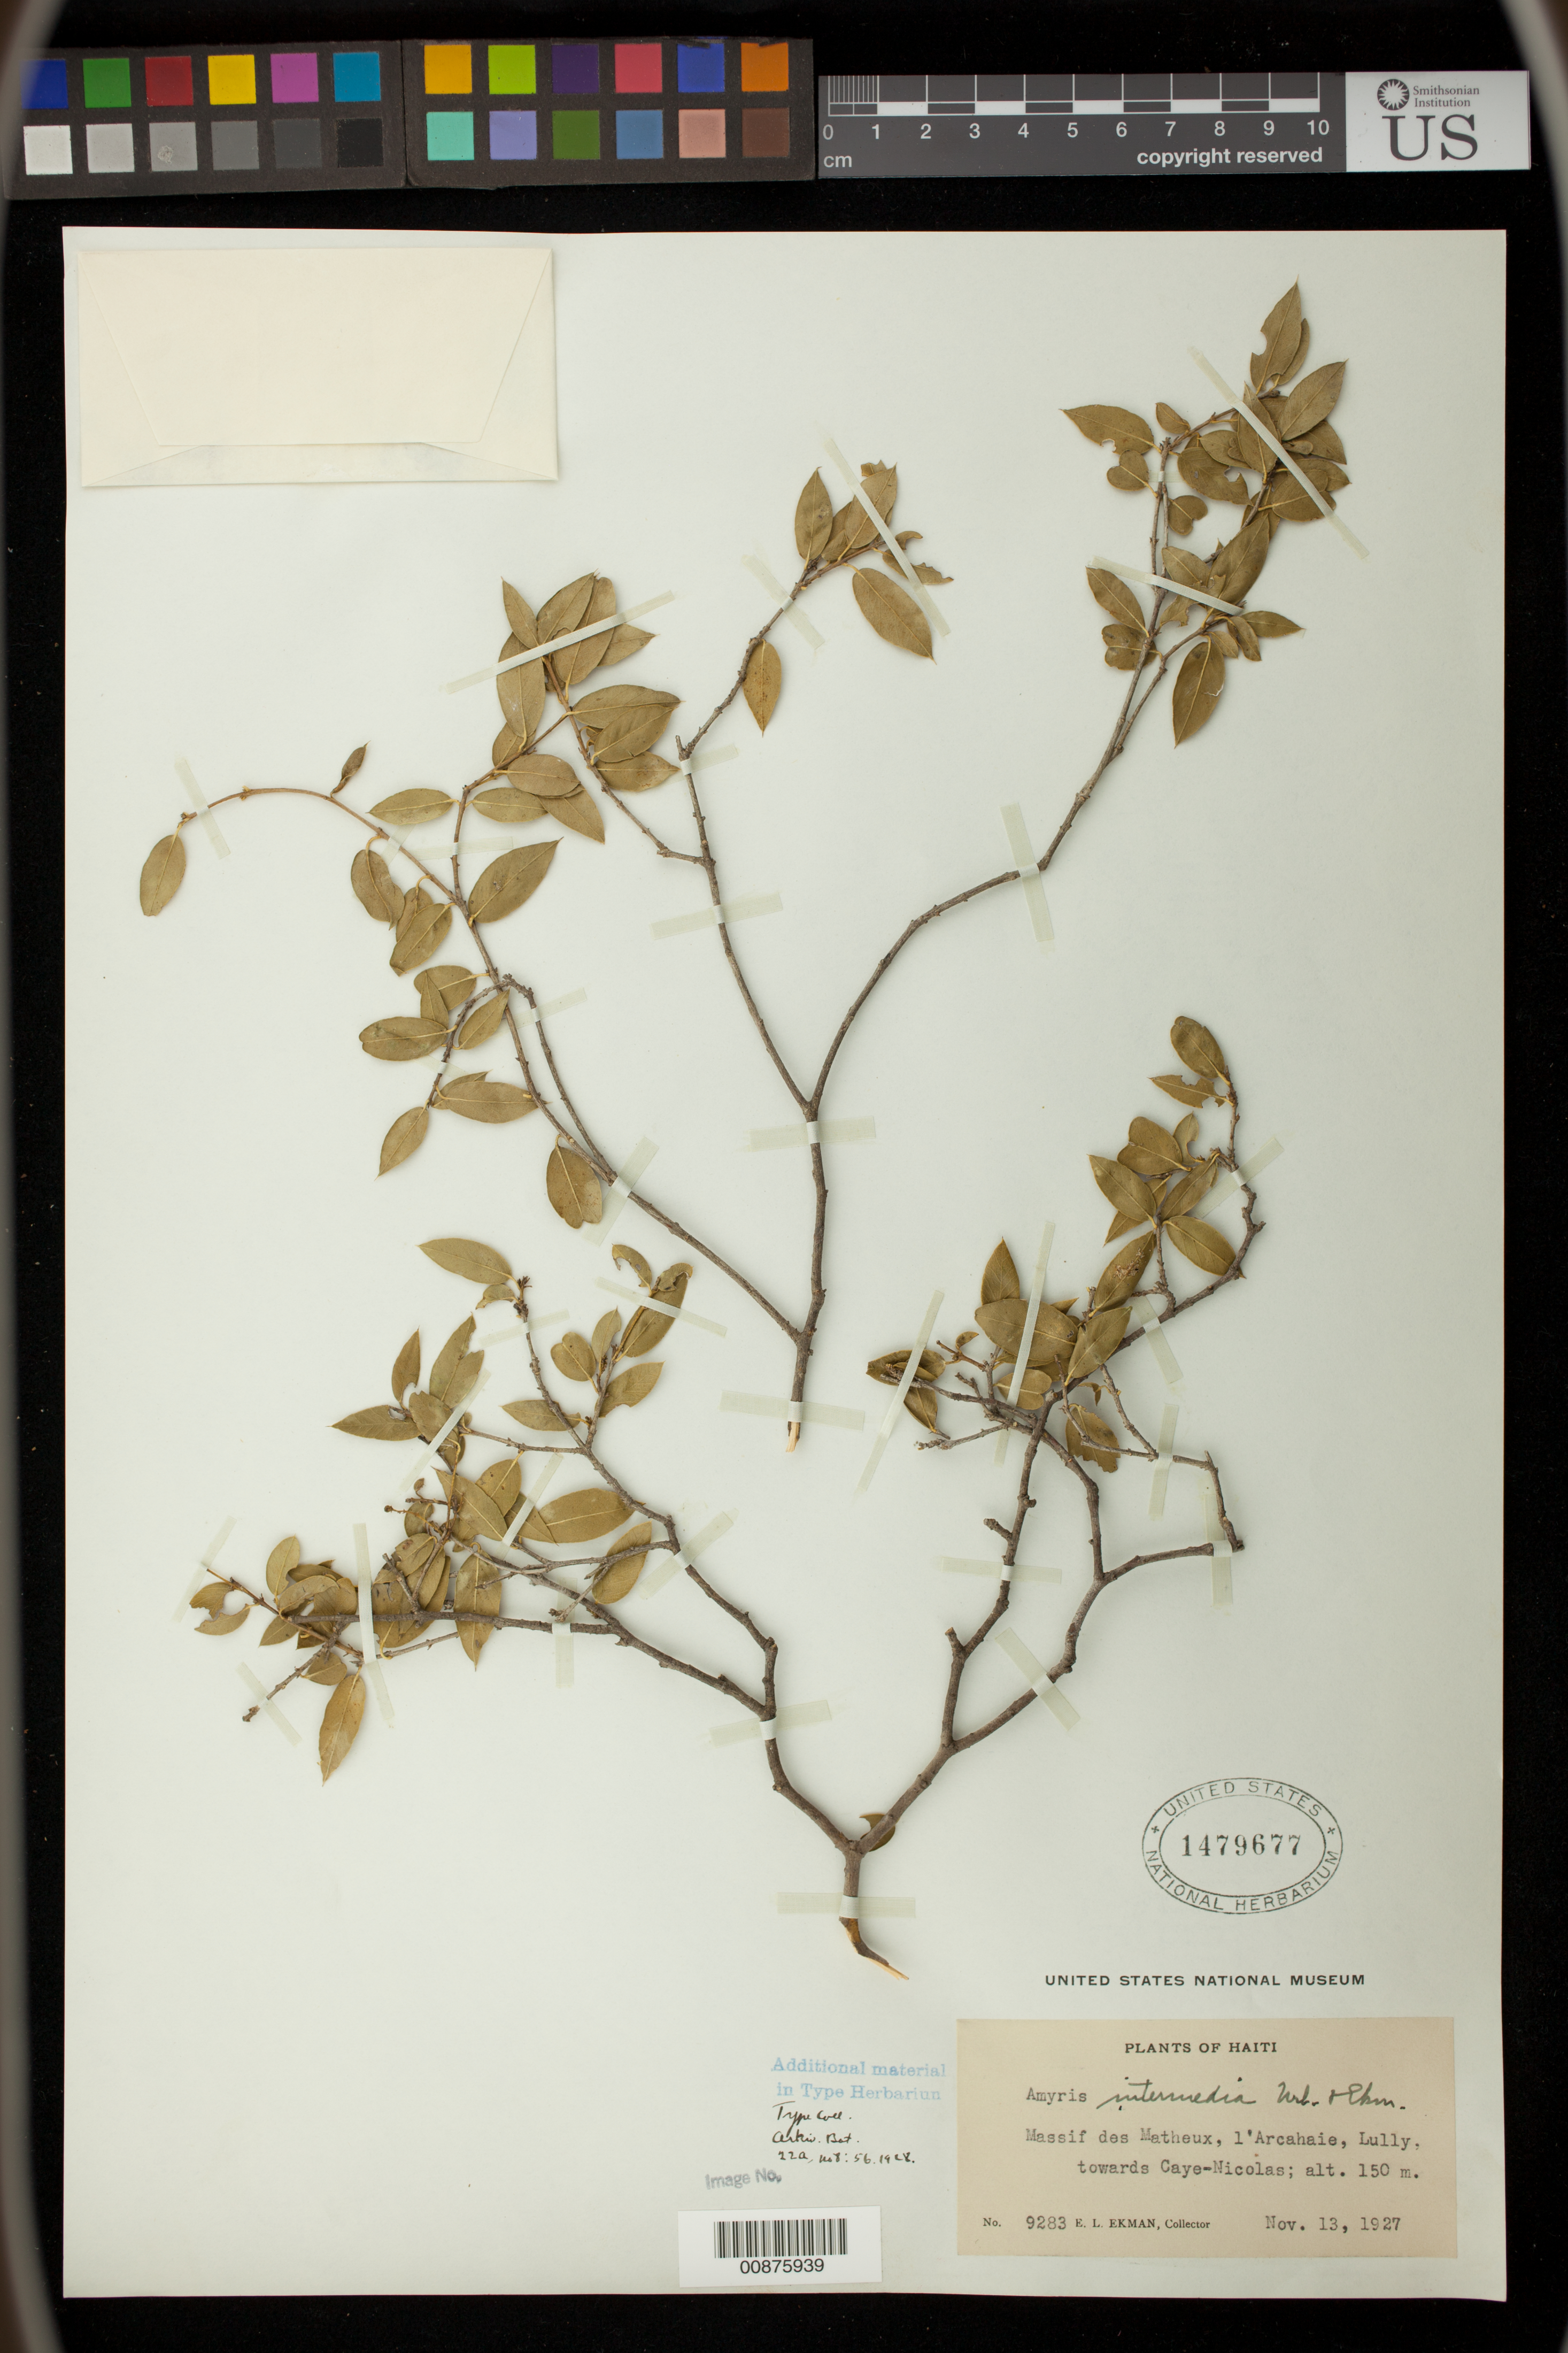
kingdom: Plantae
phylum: Tracheophyta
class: Magnoliopsida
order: Sapindales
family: Rutaceae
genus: Amyris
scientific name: Amyris intermedia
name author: Urb. & Ekman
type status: Isotype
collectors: E. L. Ekman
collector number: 9283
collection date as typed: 13 Nov 1927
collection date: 1927-11-13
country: Haiti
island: Hispaniola Island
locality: Massif des Matheux, l'Arcahaie, between Lully and Caye-nicolas.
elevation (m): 150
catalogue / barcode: US 1479677